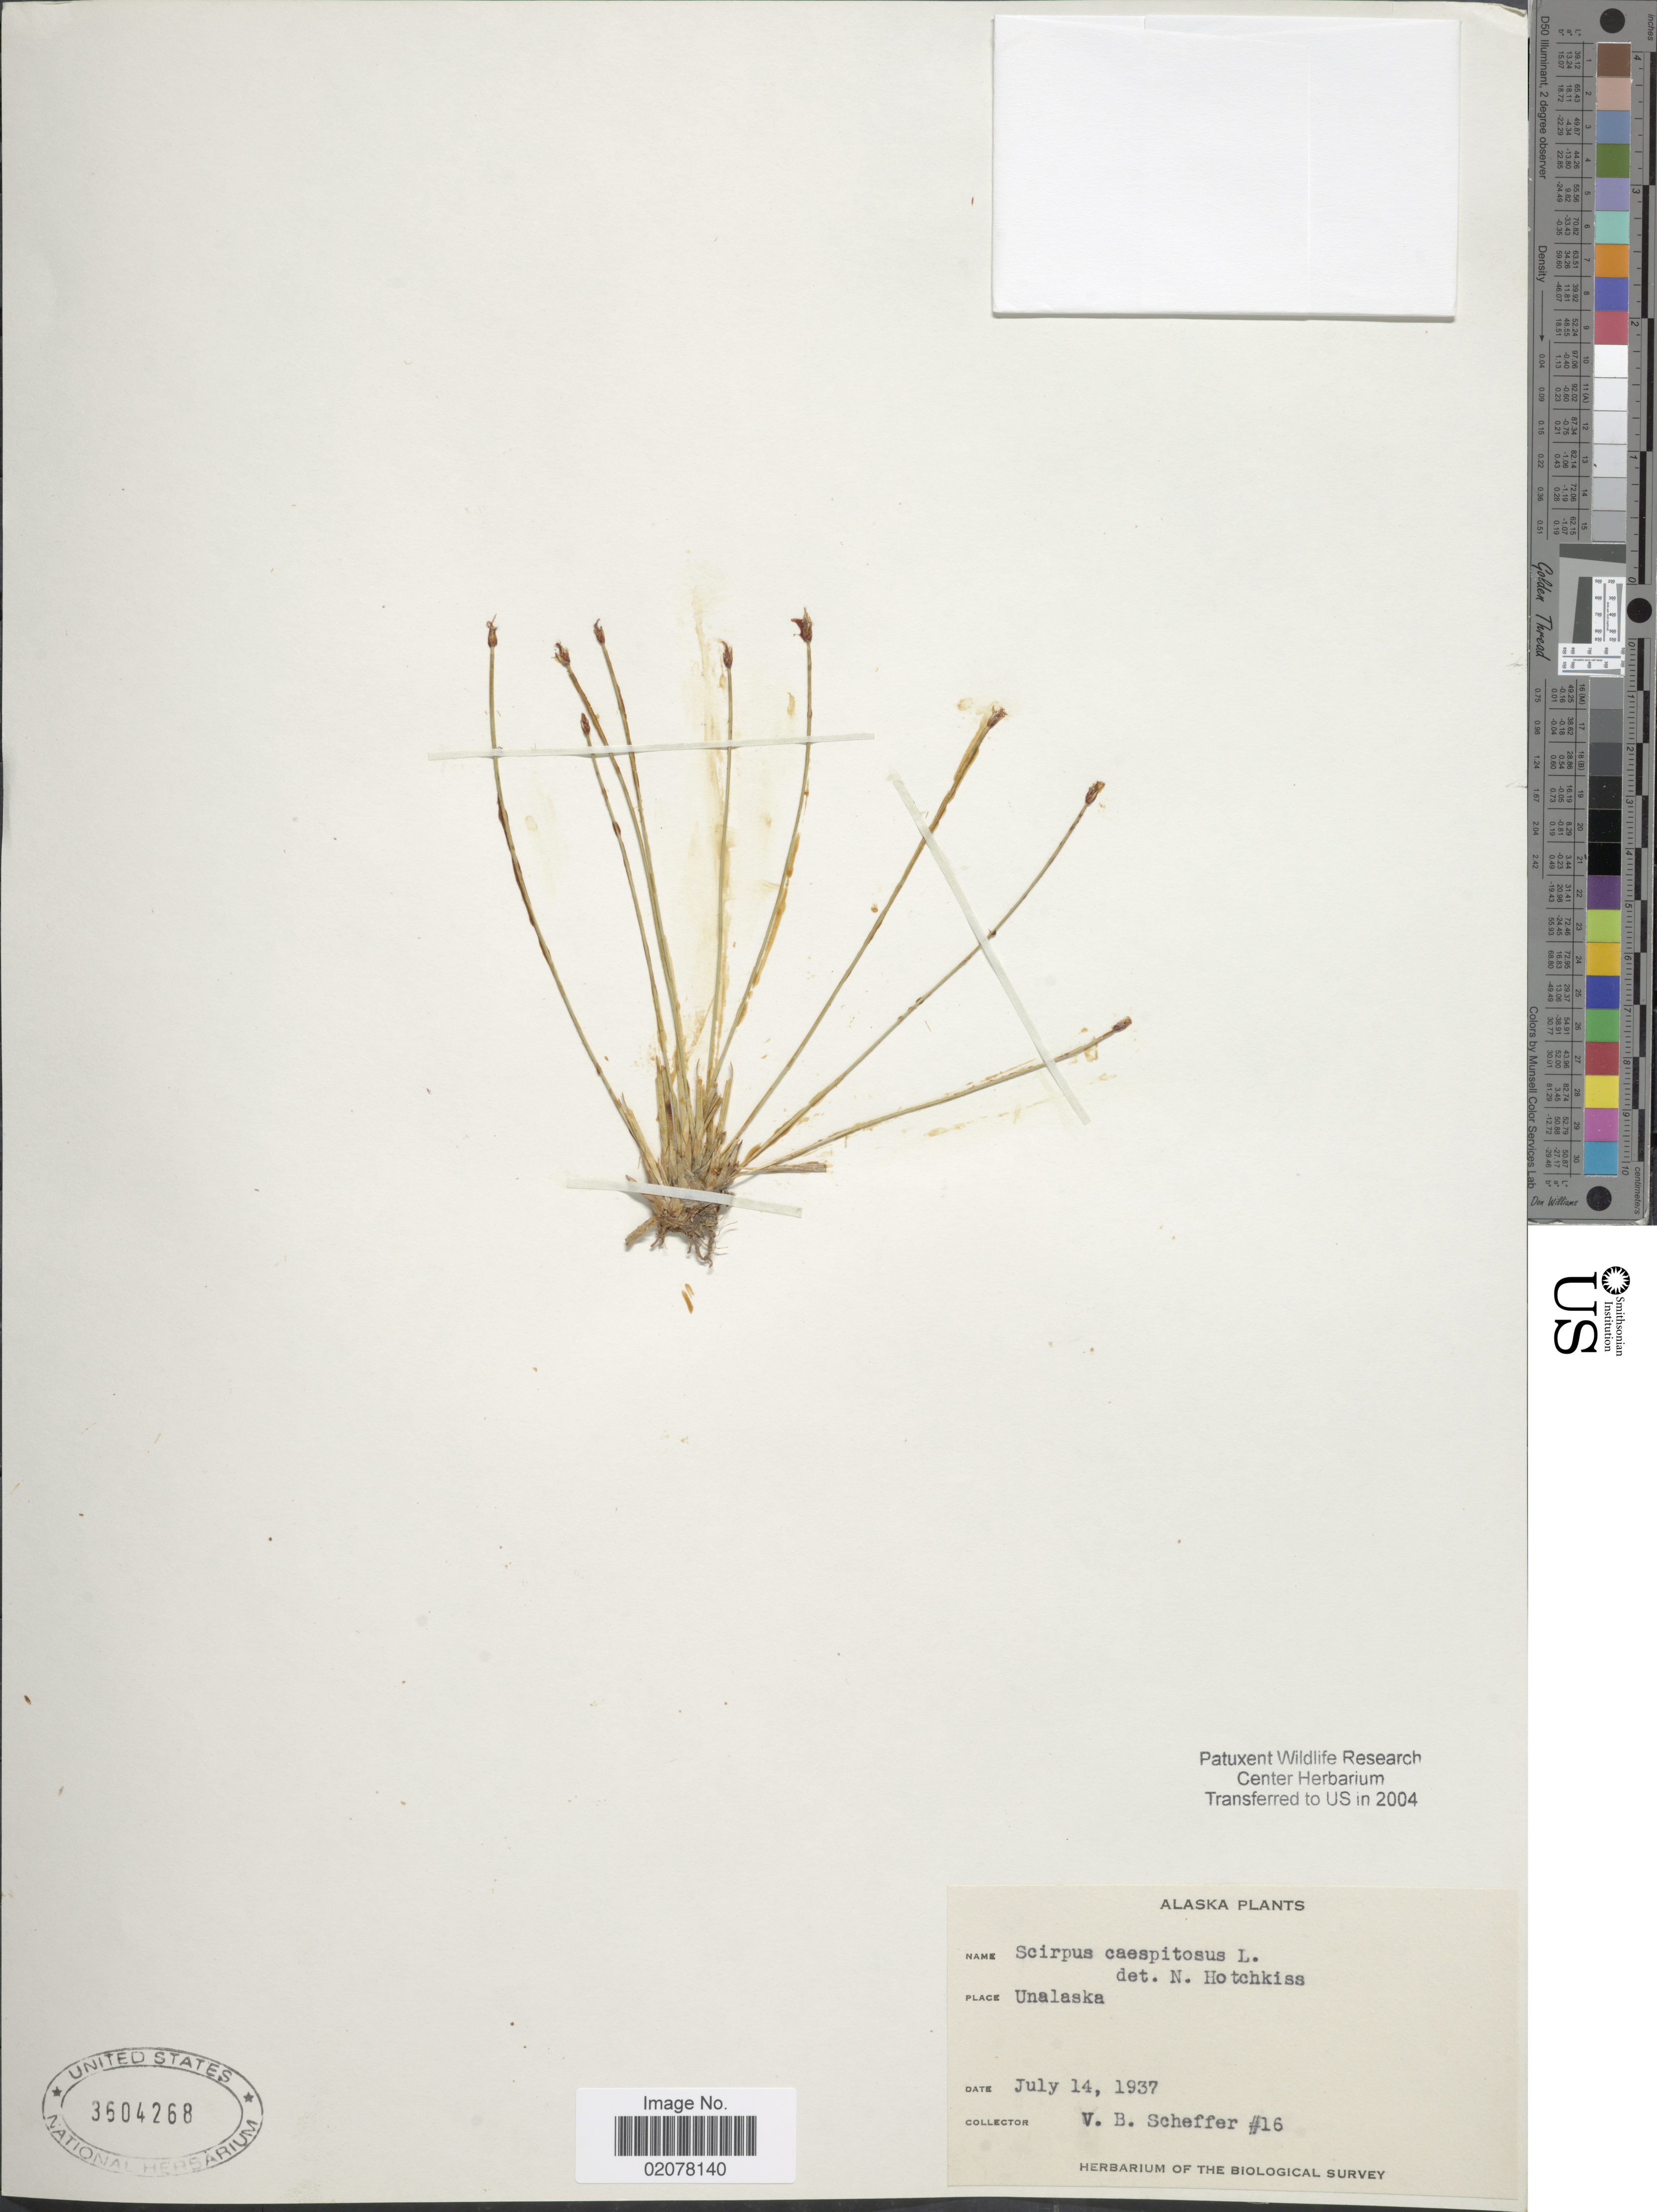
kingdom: Plantae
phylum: Tracheophyta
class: Liliopsida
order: Poales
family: Cyperaceae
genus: Trichophorum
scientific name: Trichophorum cespitosum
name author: (L.) Hartm.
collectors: V. Scheffer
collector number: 16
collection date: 1937-07-14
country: United States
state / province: Alaska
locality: Unalaska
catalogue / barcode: US 3604268